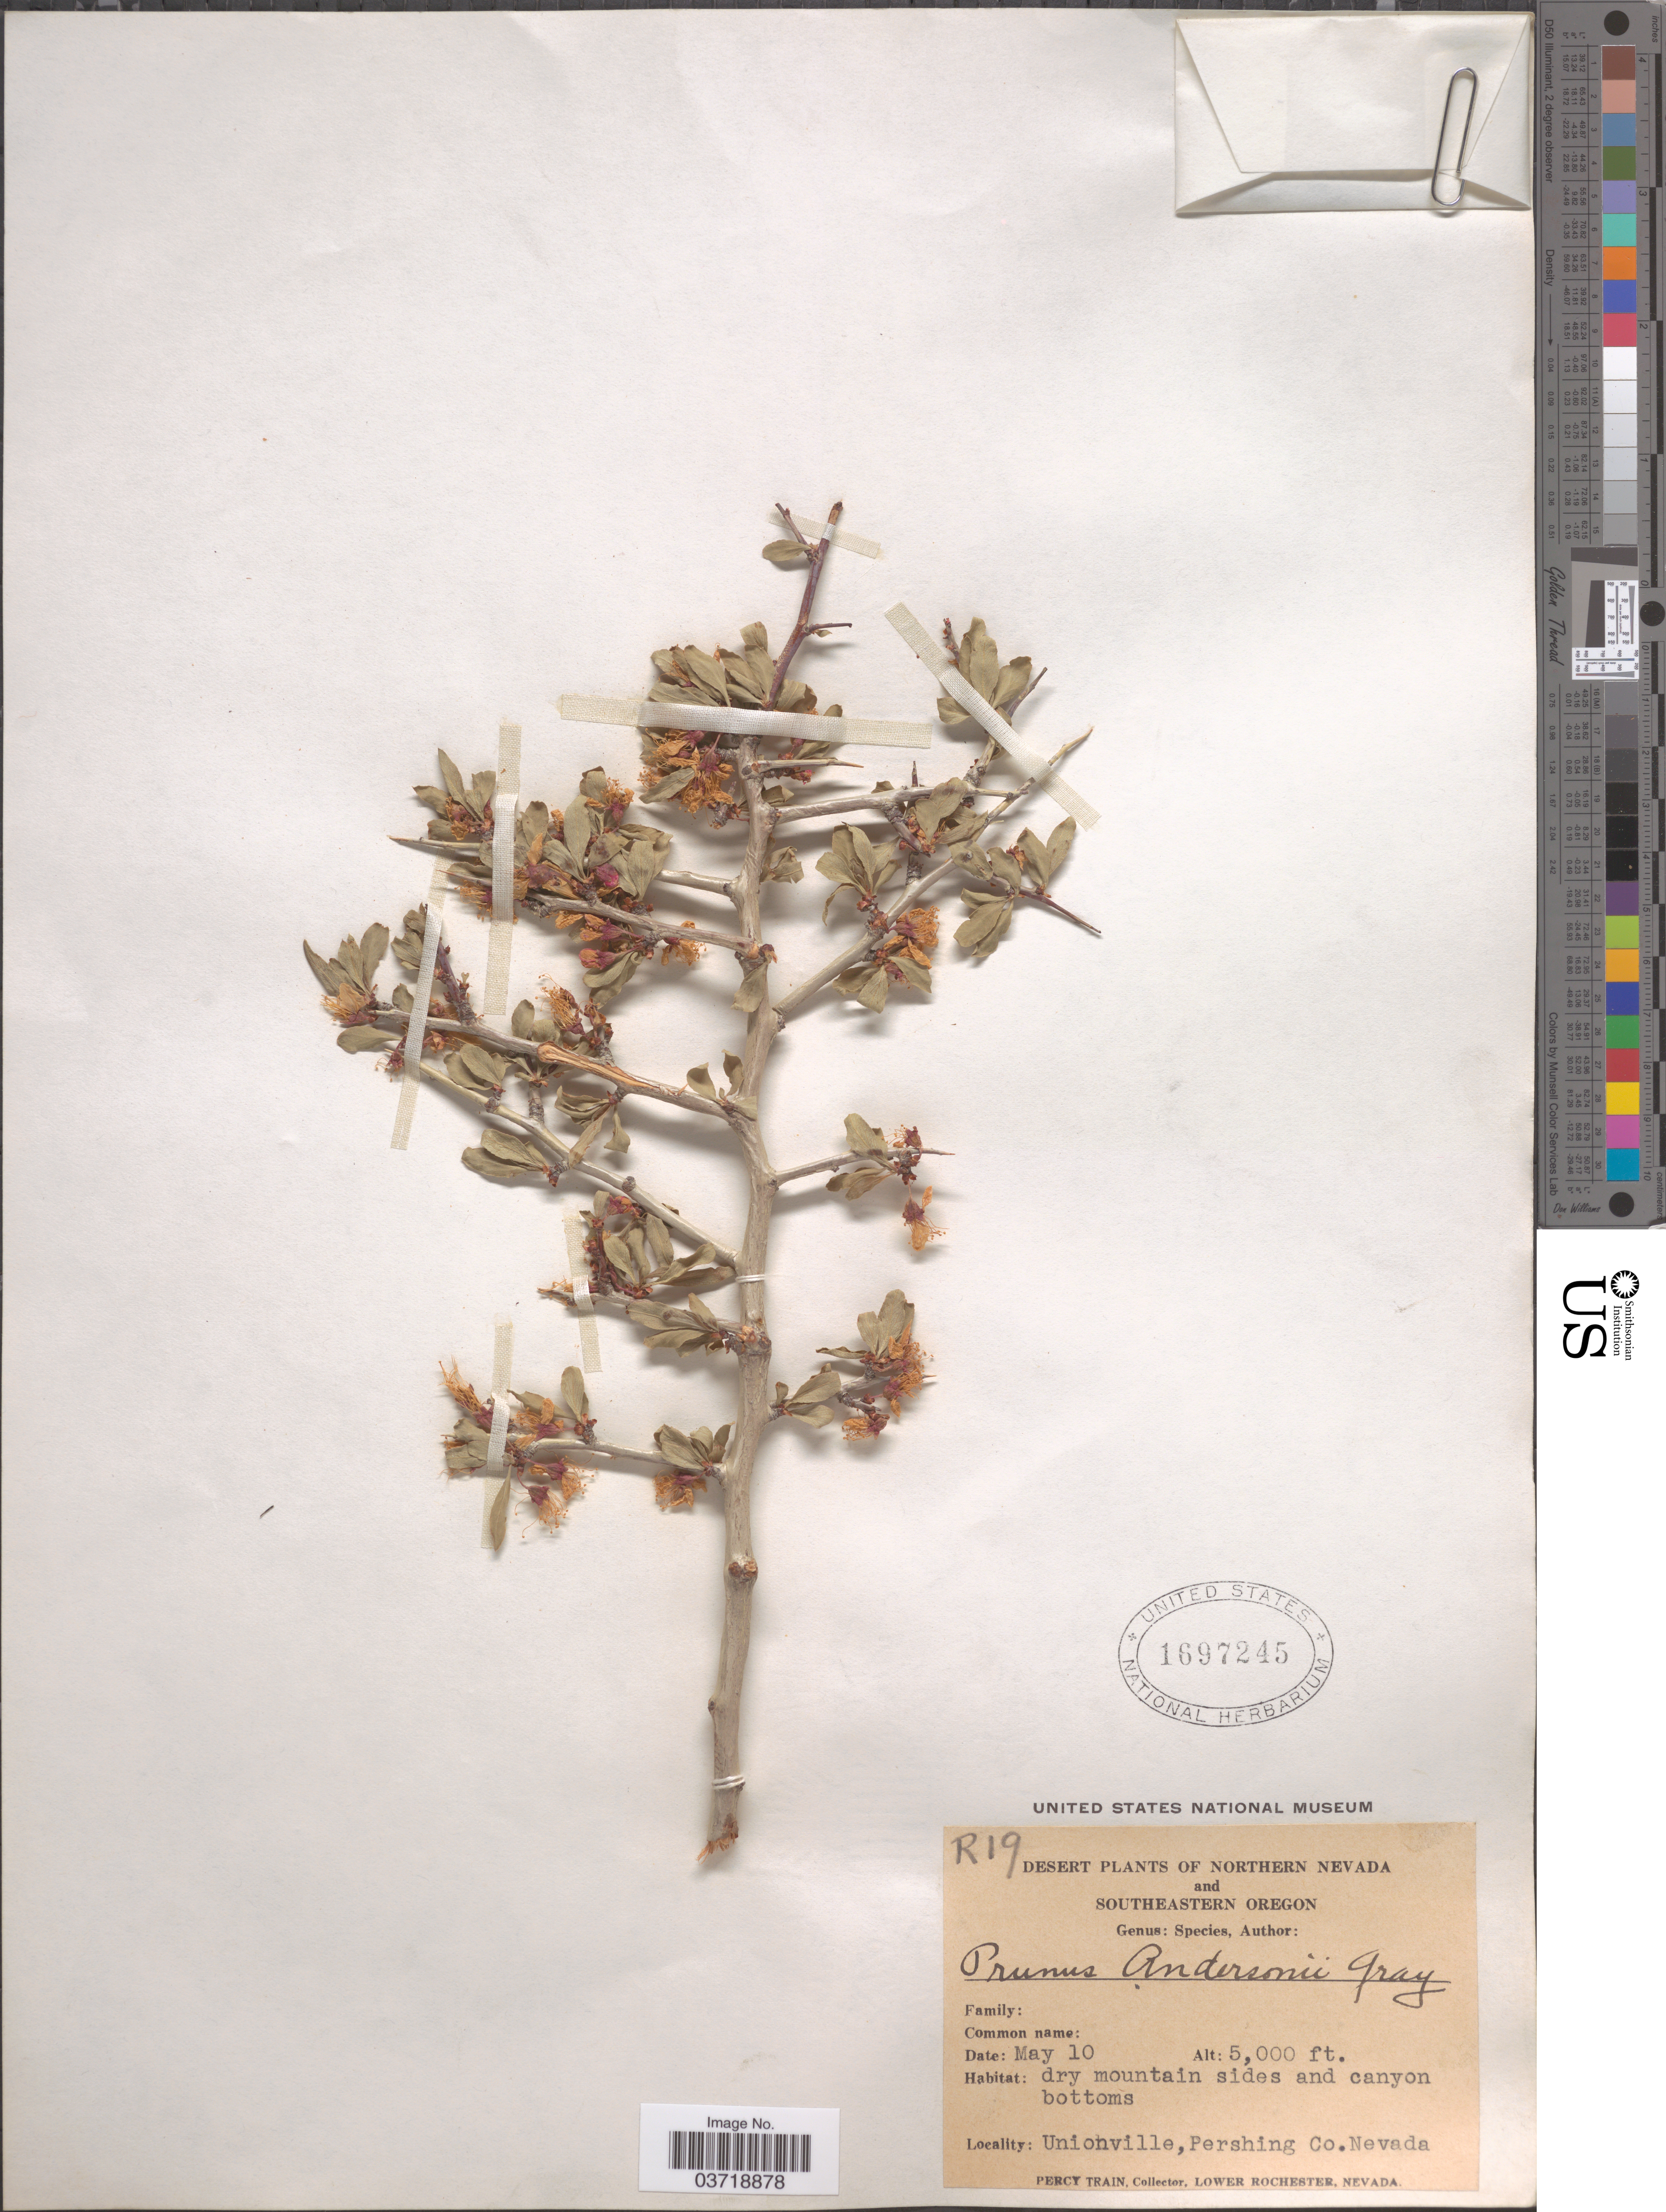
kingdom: Plantae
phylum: Tracheophyta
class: Magnoliopsida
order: Rosales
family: Rosaceae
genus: Prunus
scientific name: Prunus andersonii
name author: A. Gray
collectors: P. Train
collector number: R19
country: United States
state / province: Nevada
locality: Northern Nevada. Unionville, Pershing Co.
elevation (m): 1524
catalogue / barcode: US 1697245